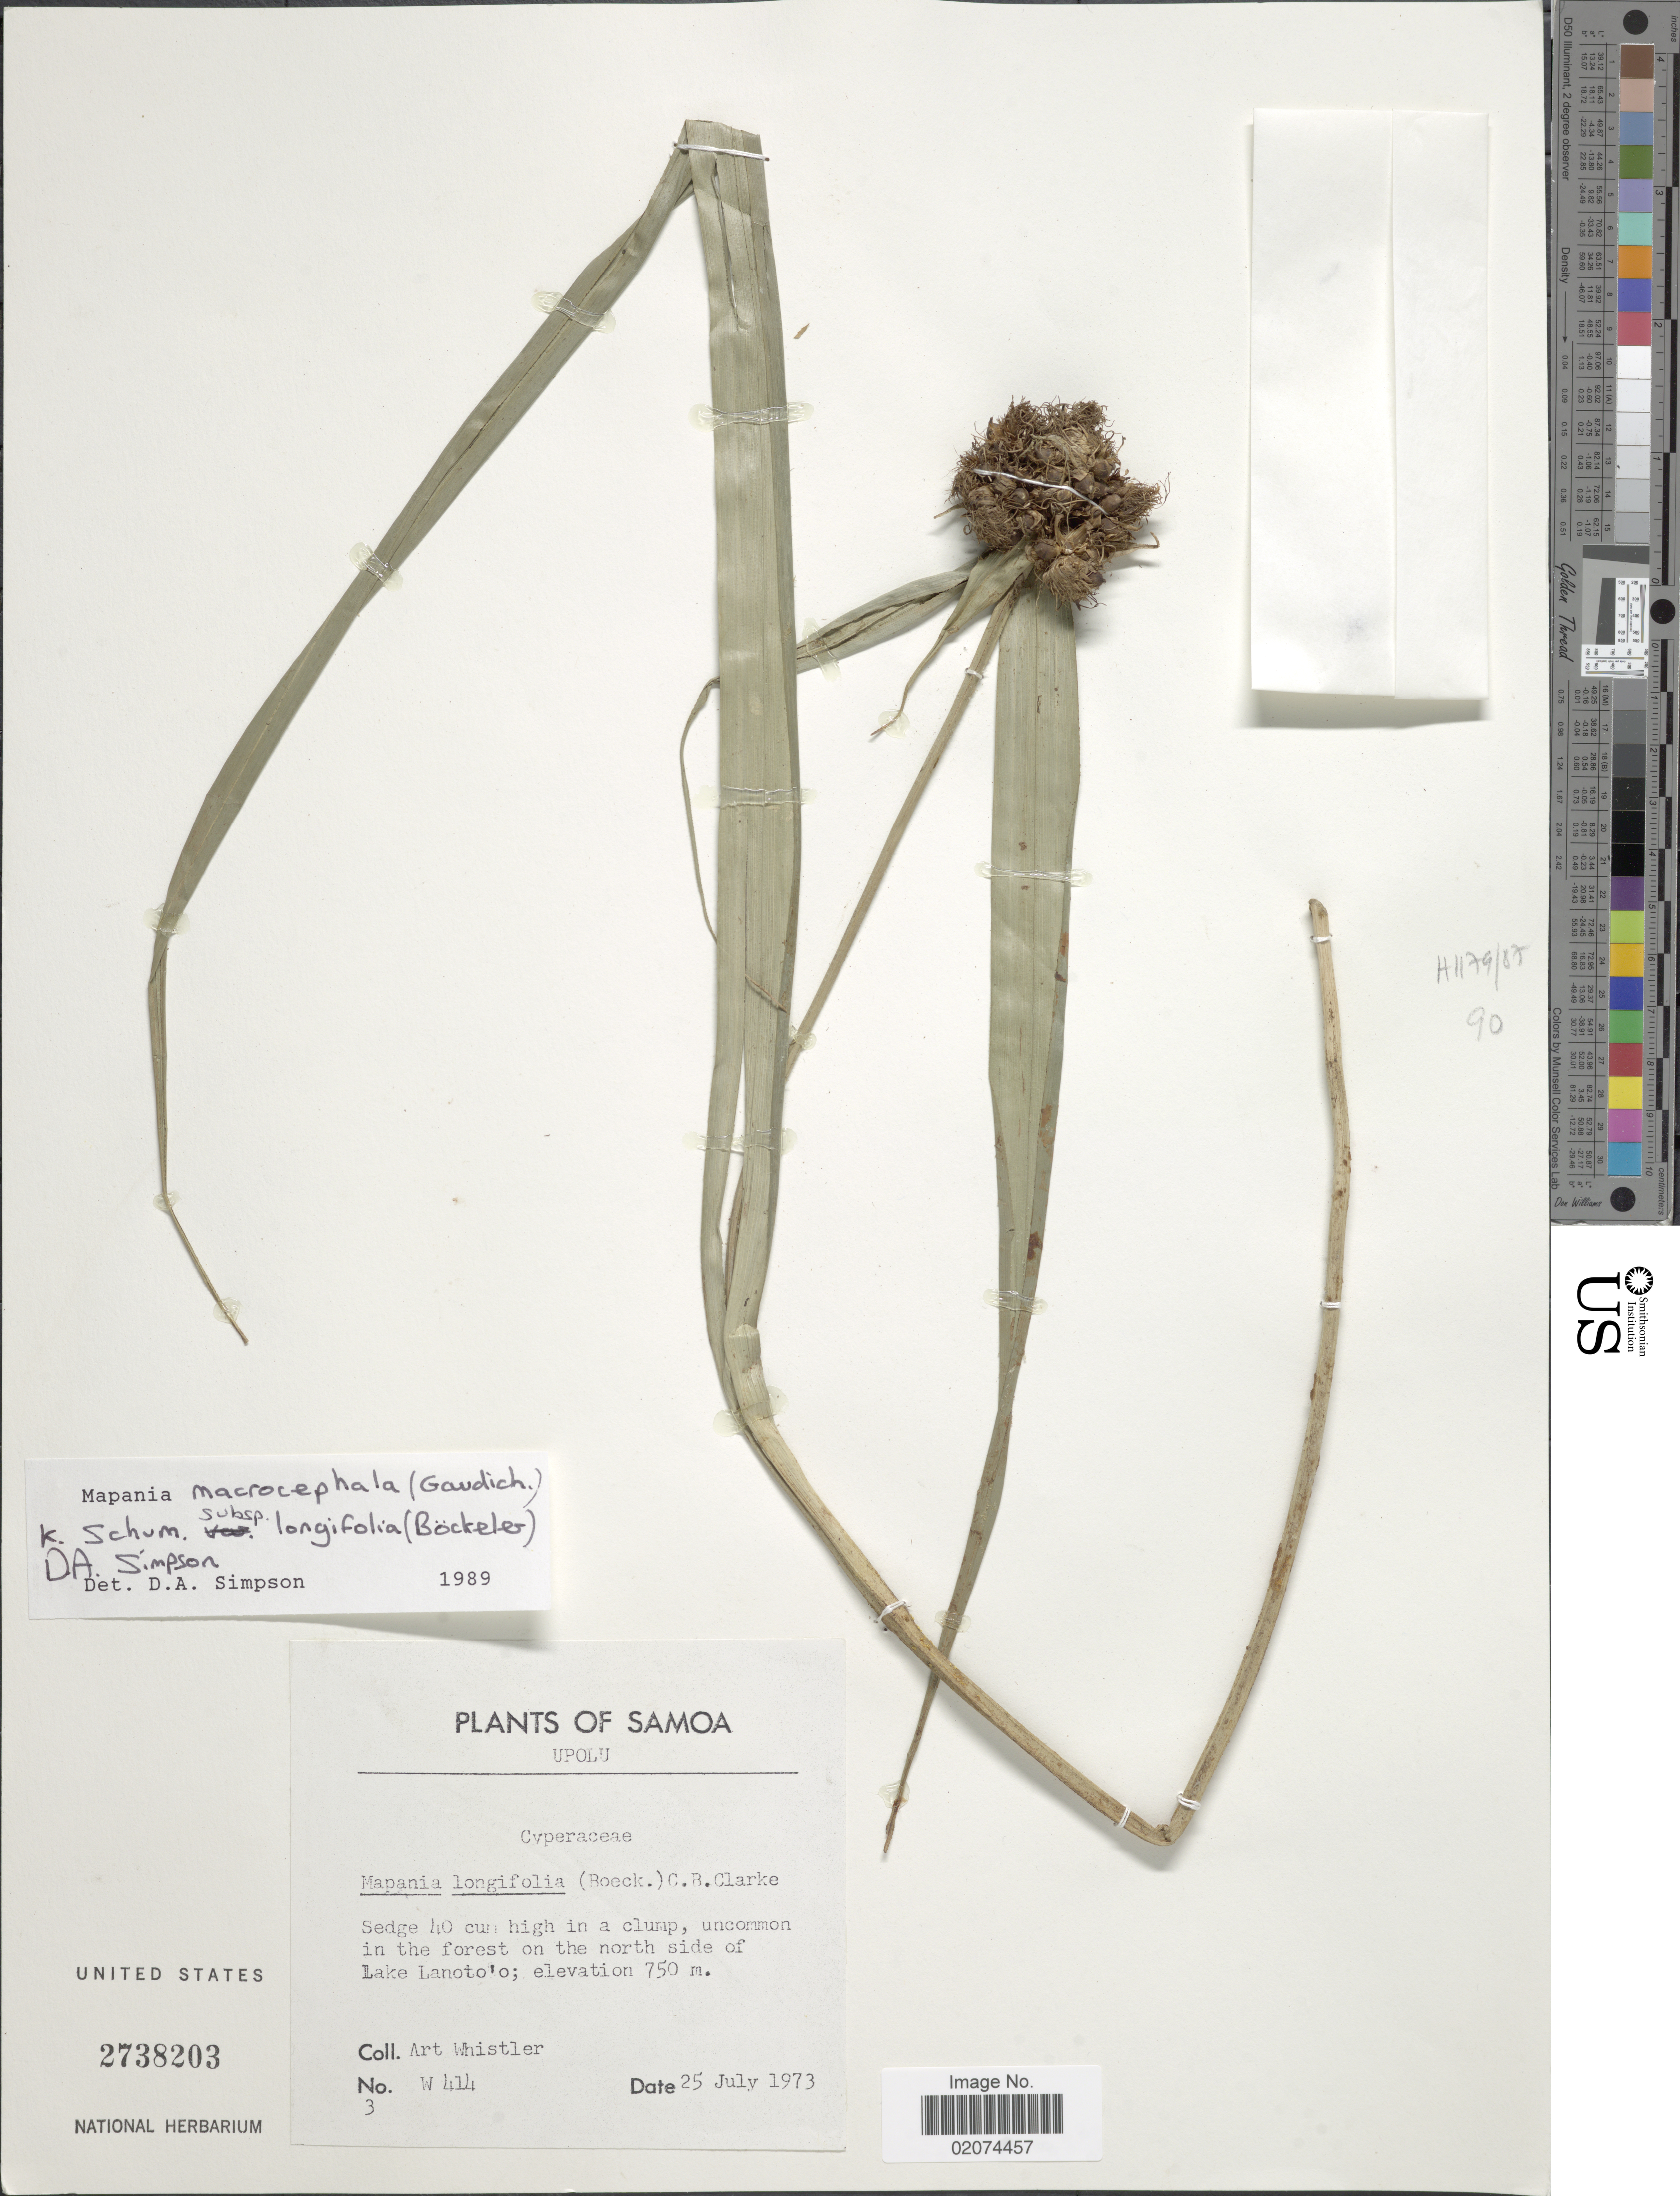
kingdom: Plantae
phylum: Tracheophyta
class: Liliopsida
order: Poales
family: Cyperaceae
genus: Mapania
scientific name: Mapania macrocephala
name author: (Gaudich.) K. Schum.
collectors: A. Whistler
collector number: W414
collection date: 1973-07-25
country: Samoa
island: Upolu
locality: Upolu. in the forest on the north side of Lake Lanoto'o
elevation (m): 750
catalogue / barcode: US 2738203